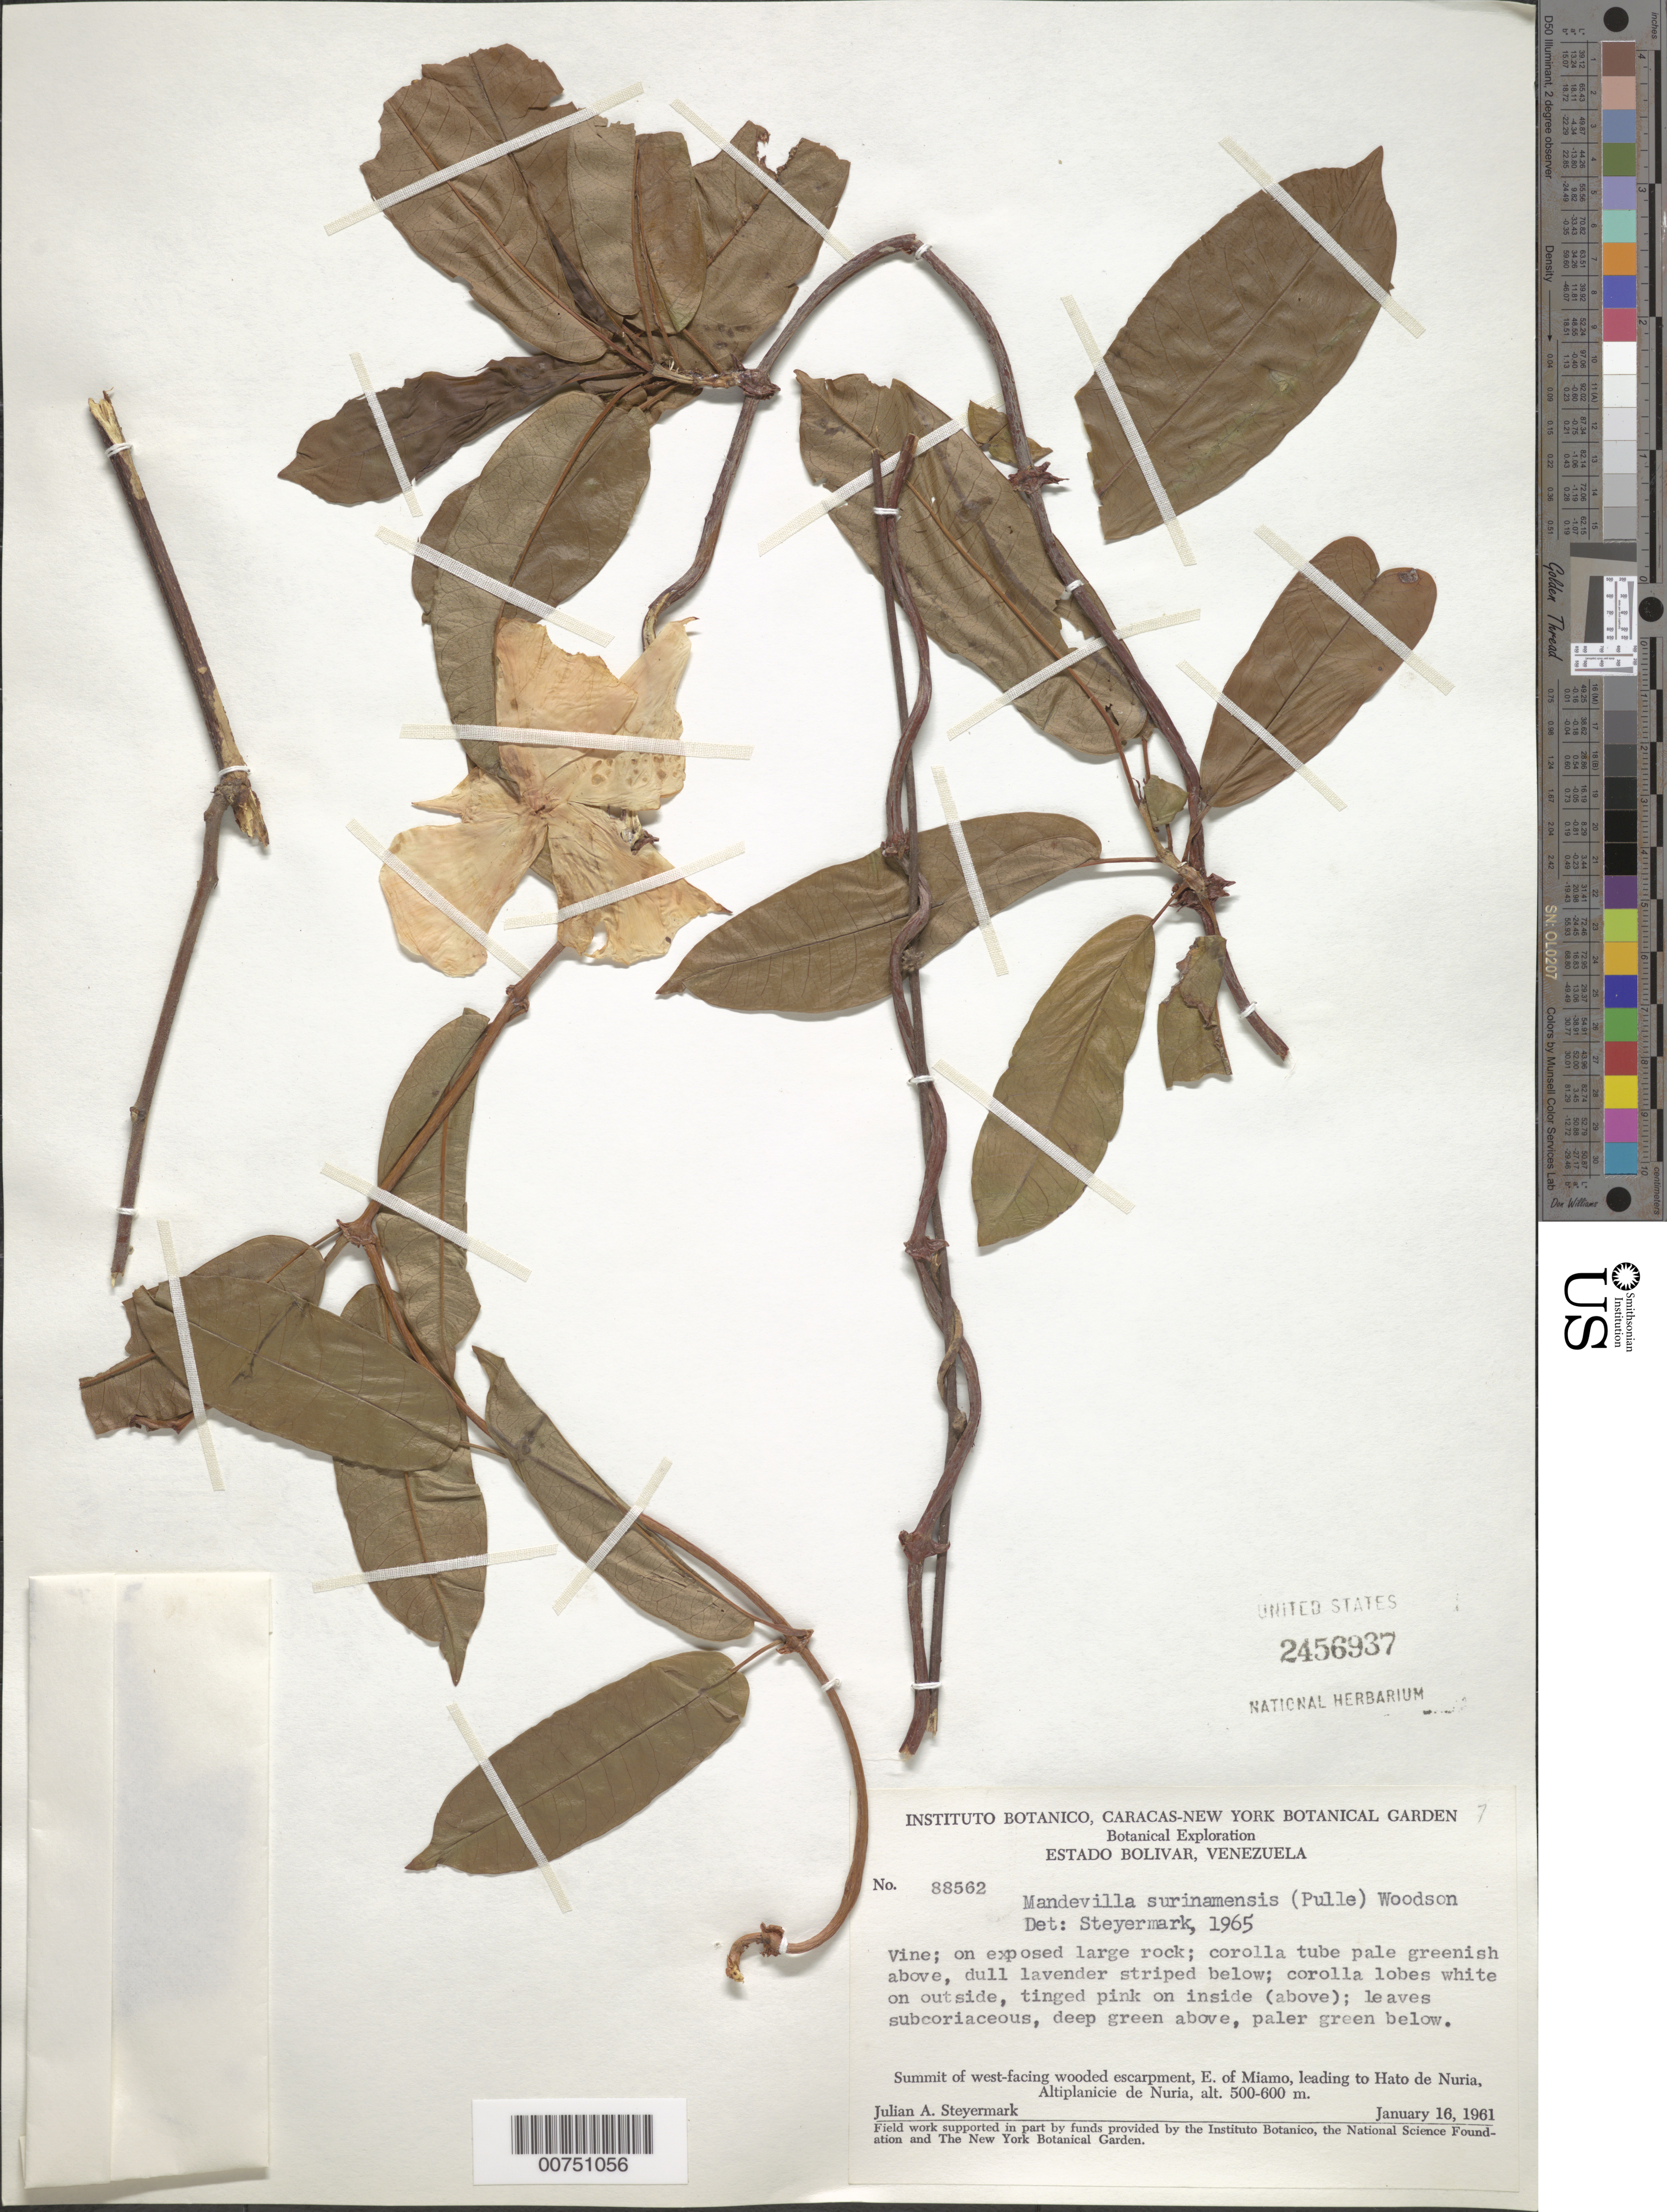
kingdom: Plantae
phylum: Tracheophyta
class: Magnoliopsida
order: Gentianales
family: Apocynaceae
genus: Mandevilla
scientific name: Mandevilla surinamensis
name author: (Pulle) Woodson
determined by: Steyermark, Julian A., (VEN)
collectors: J. Steyermark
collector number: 88562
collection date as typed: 16-Jan-61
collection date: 1961-01-16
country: Venezuela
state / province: Bolívar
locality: Miamo, E of, leading to Hato de Nuria, Altiplanicie de Nuria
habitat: Summit of W facing wooded escarpment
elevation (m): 500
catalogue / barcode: US 2456937